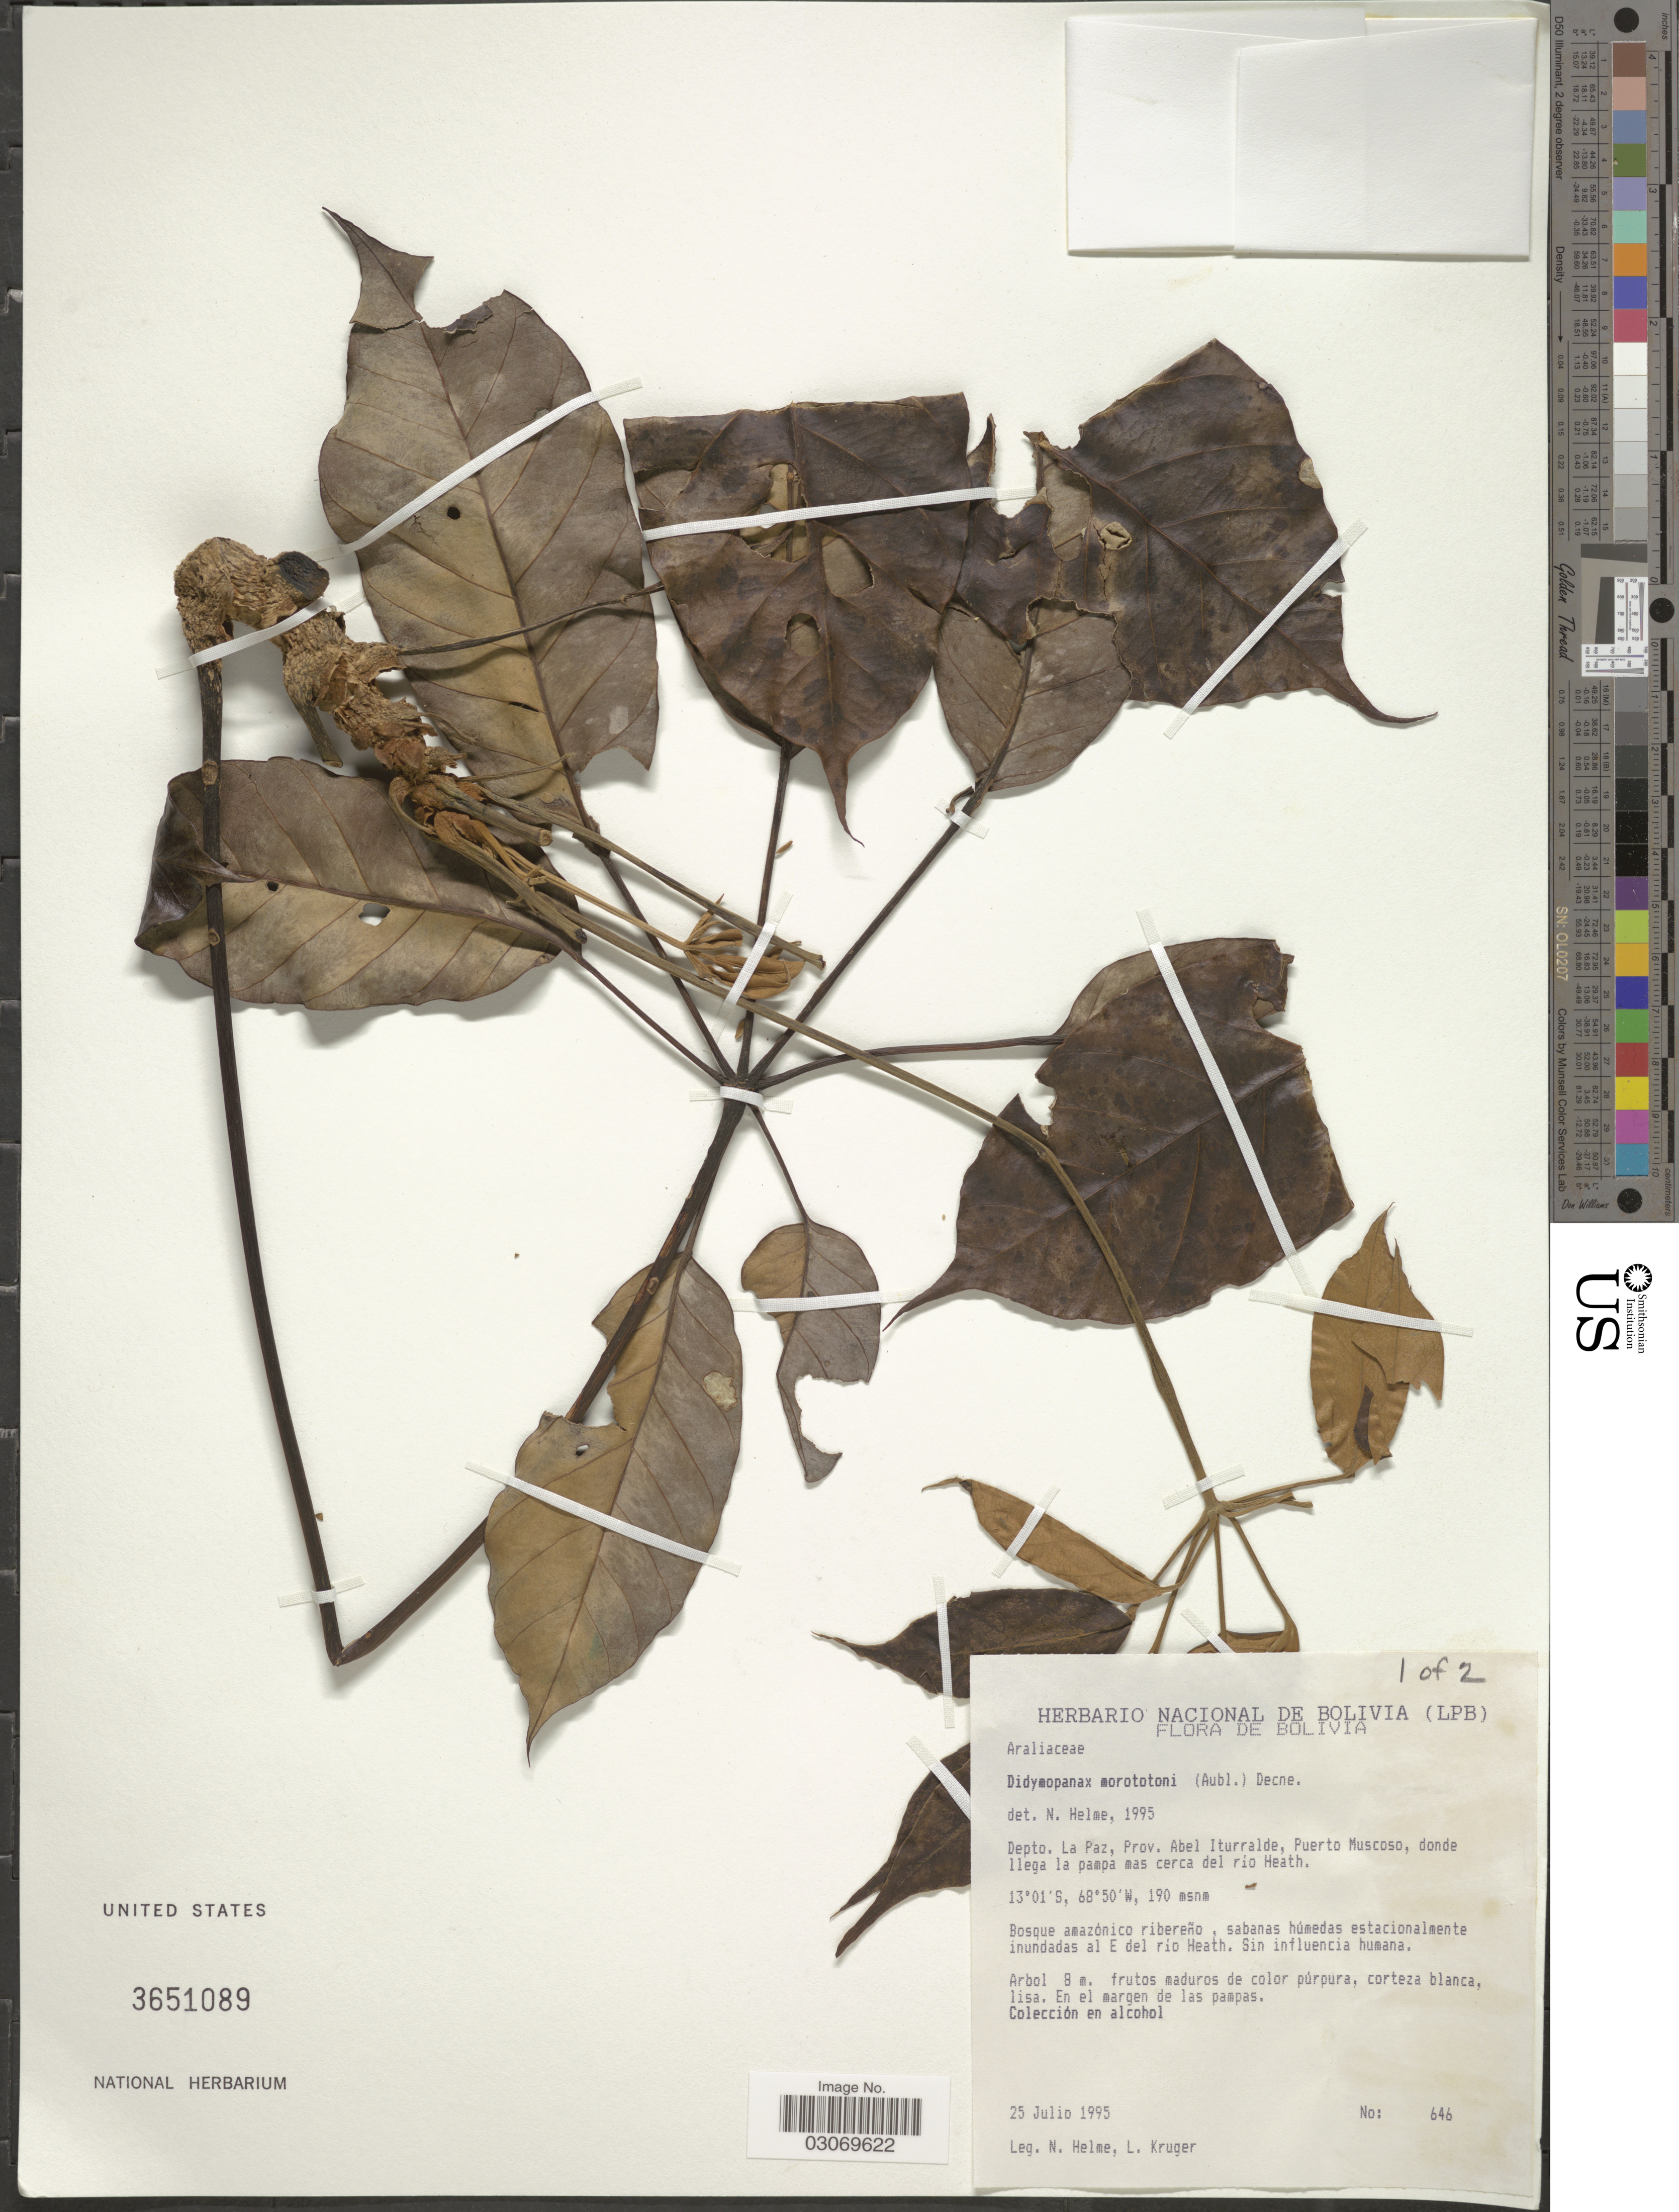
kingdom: Plantae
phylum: Tracheophyta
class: Magnoliopsida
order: Apiales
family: Araliaceae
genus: Schefflera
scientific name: Schefflera morototoni (Aubl.) Maguire, Steyerm. & Frodin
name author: (Aubl.) Maguire et al.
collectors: N. Helme & L. Kruger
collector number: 646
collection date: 1995-07-25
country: Bolivia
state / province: La Paz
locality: Depto. La Paz, Prov. Abel Iturralde, Puerto Muscoso, donde llega la pampa mas cerca del rio Heath.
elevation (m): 190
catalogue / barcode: US 3651089